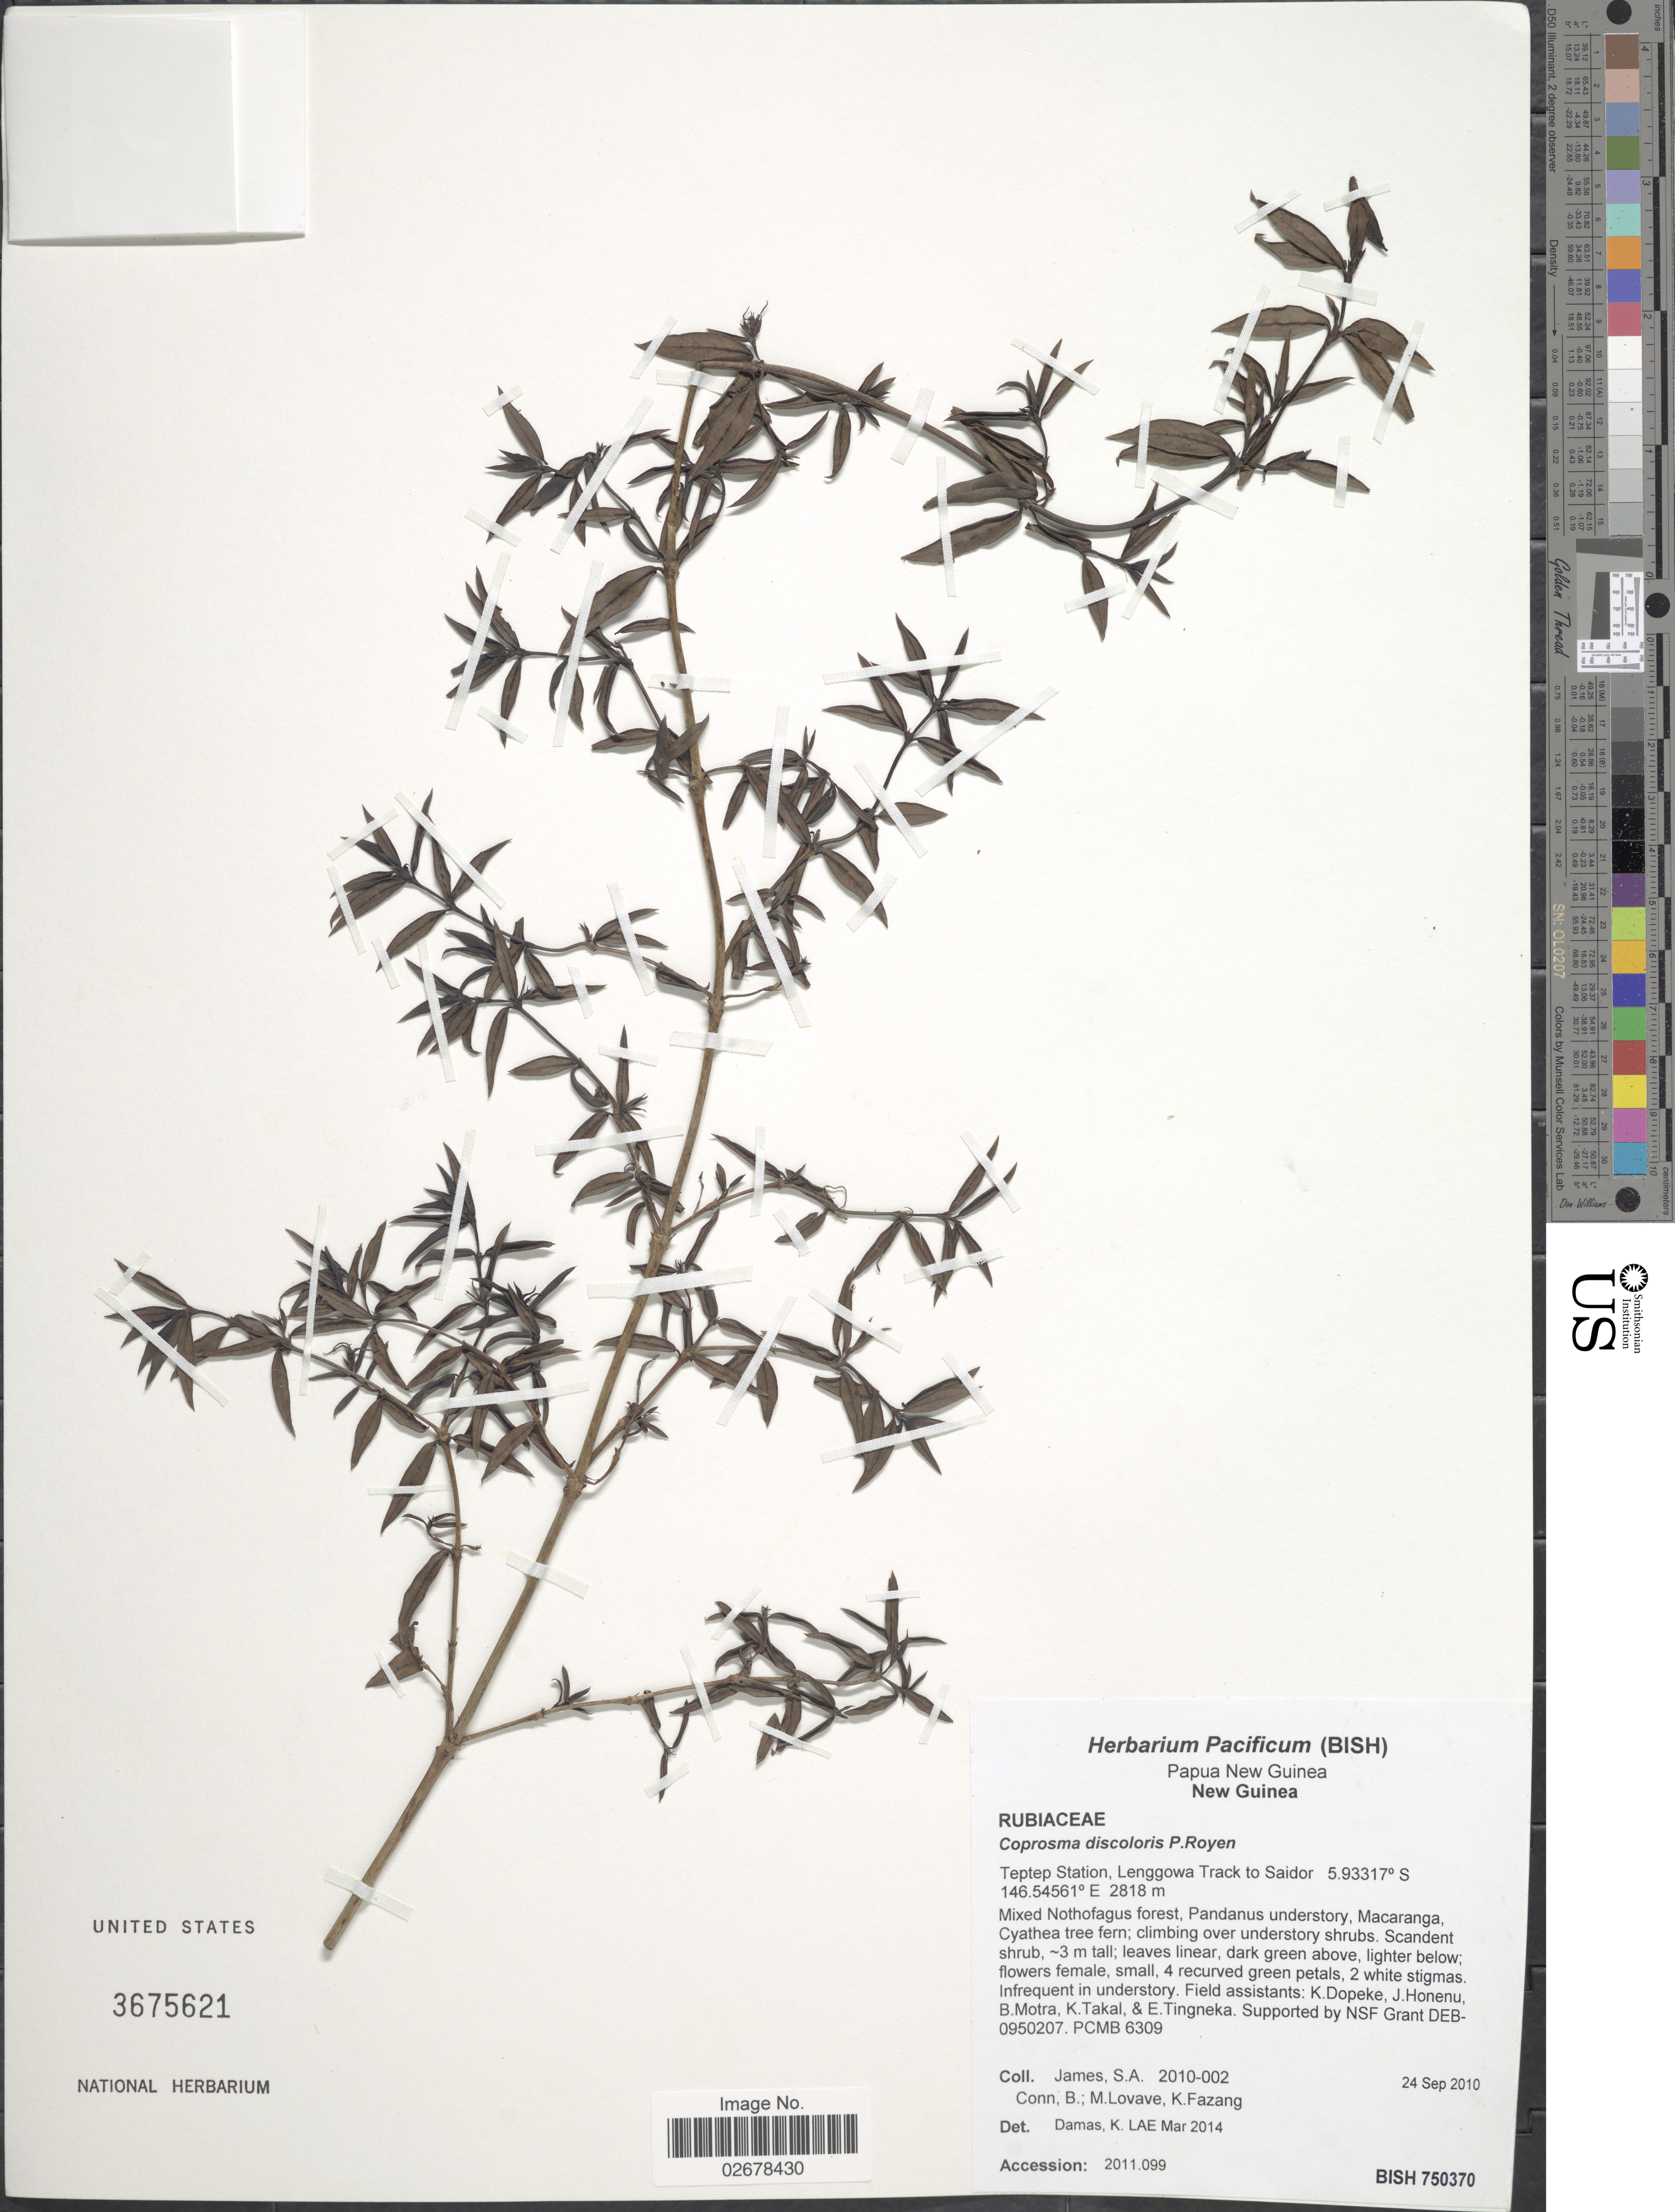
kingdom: Plantae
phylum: Tracheophyta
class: Magnoliopsida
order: Gentianales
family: Rubiaceae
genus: Coprosma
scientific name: Coprosma papuensis subsp. discolor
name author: (P. Royen) R.O. Gardner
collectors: S. James, B. Conn, M. Lovave & K. Fazang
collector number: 2010-002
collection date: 2010-09-24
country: Papua New Guinea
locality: New Guinea, Teptep Station, Lenggowa Track to Saidor.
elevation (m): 2818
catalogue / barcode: US 3675621